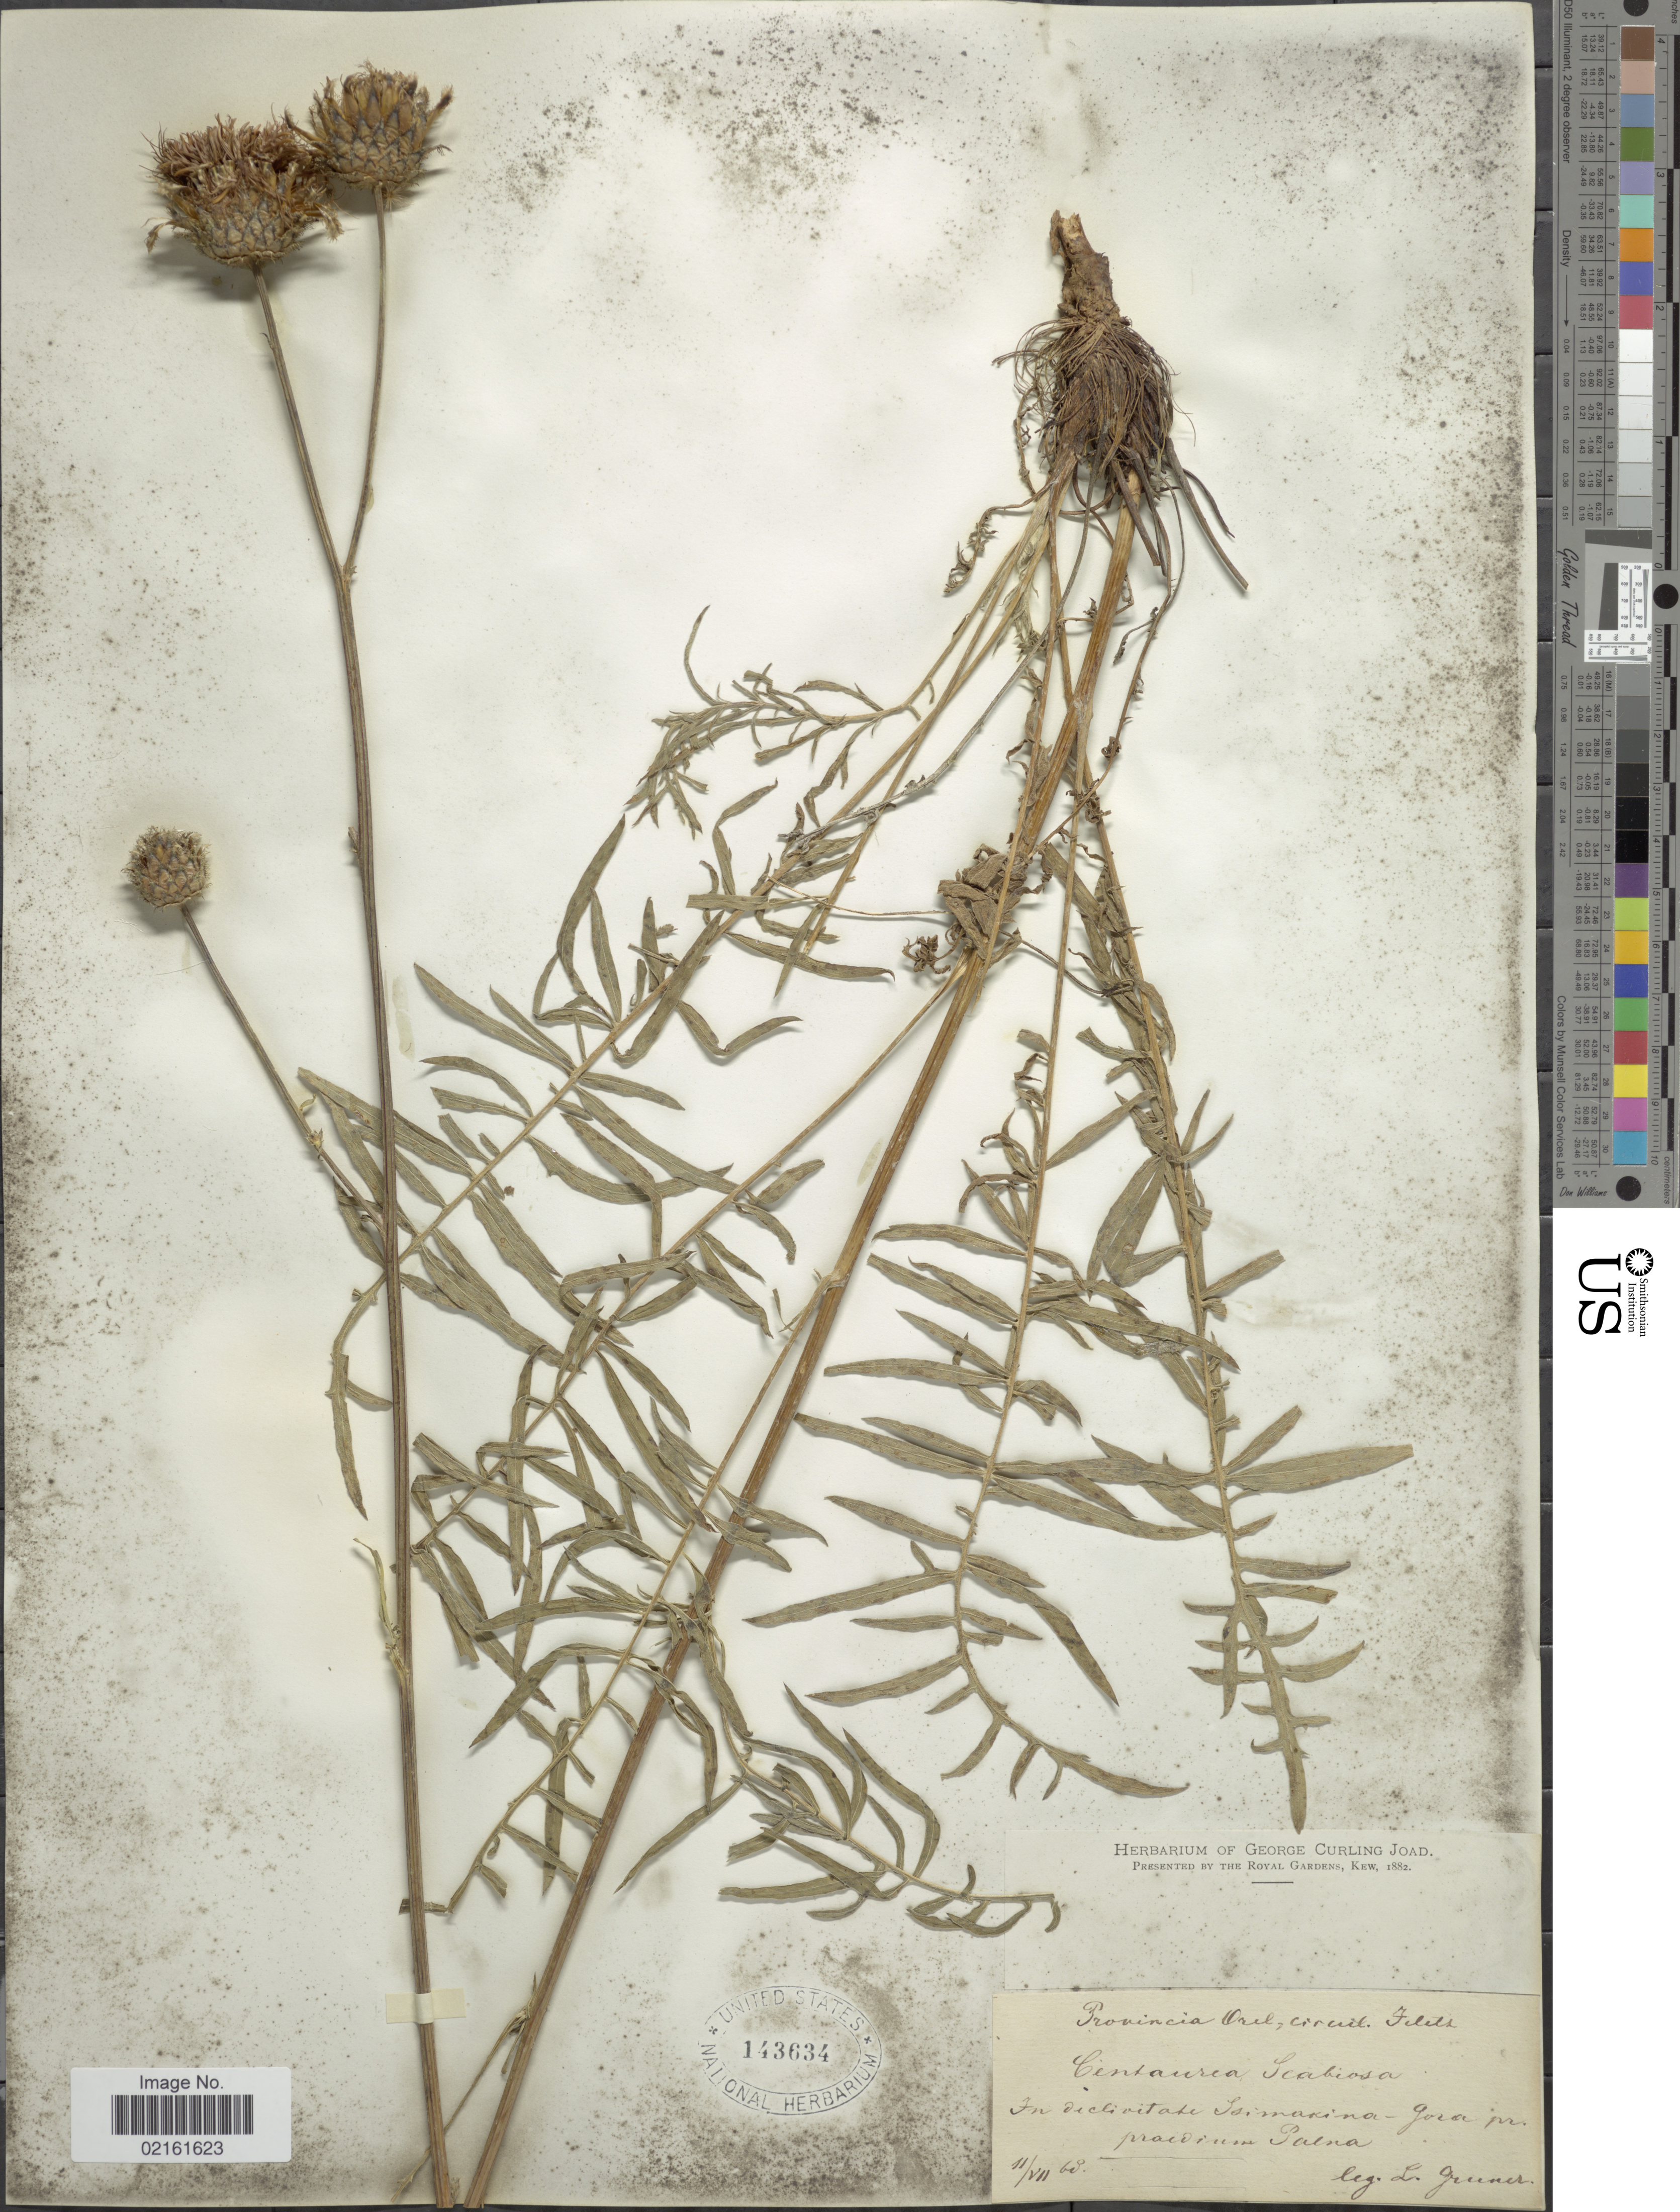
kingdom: Plantae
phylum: Tracheophyta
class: Magnoliopsida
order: Asterales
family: Asteraceae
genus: Centaurea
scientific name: Centaurea scabiosa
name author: L.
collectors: L. F. Gruner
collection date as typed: Transcribed d/m/y: 11/7/68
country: Russian Federation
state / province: Lipetsk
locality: Provincia Orel, circuit Feletz (Yelets). Gora pr. praedium Palna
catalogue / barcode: US 143634